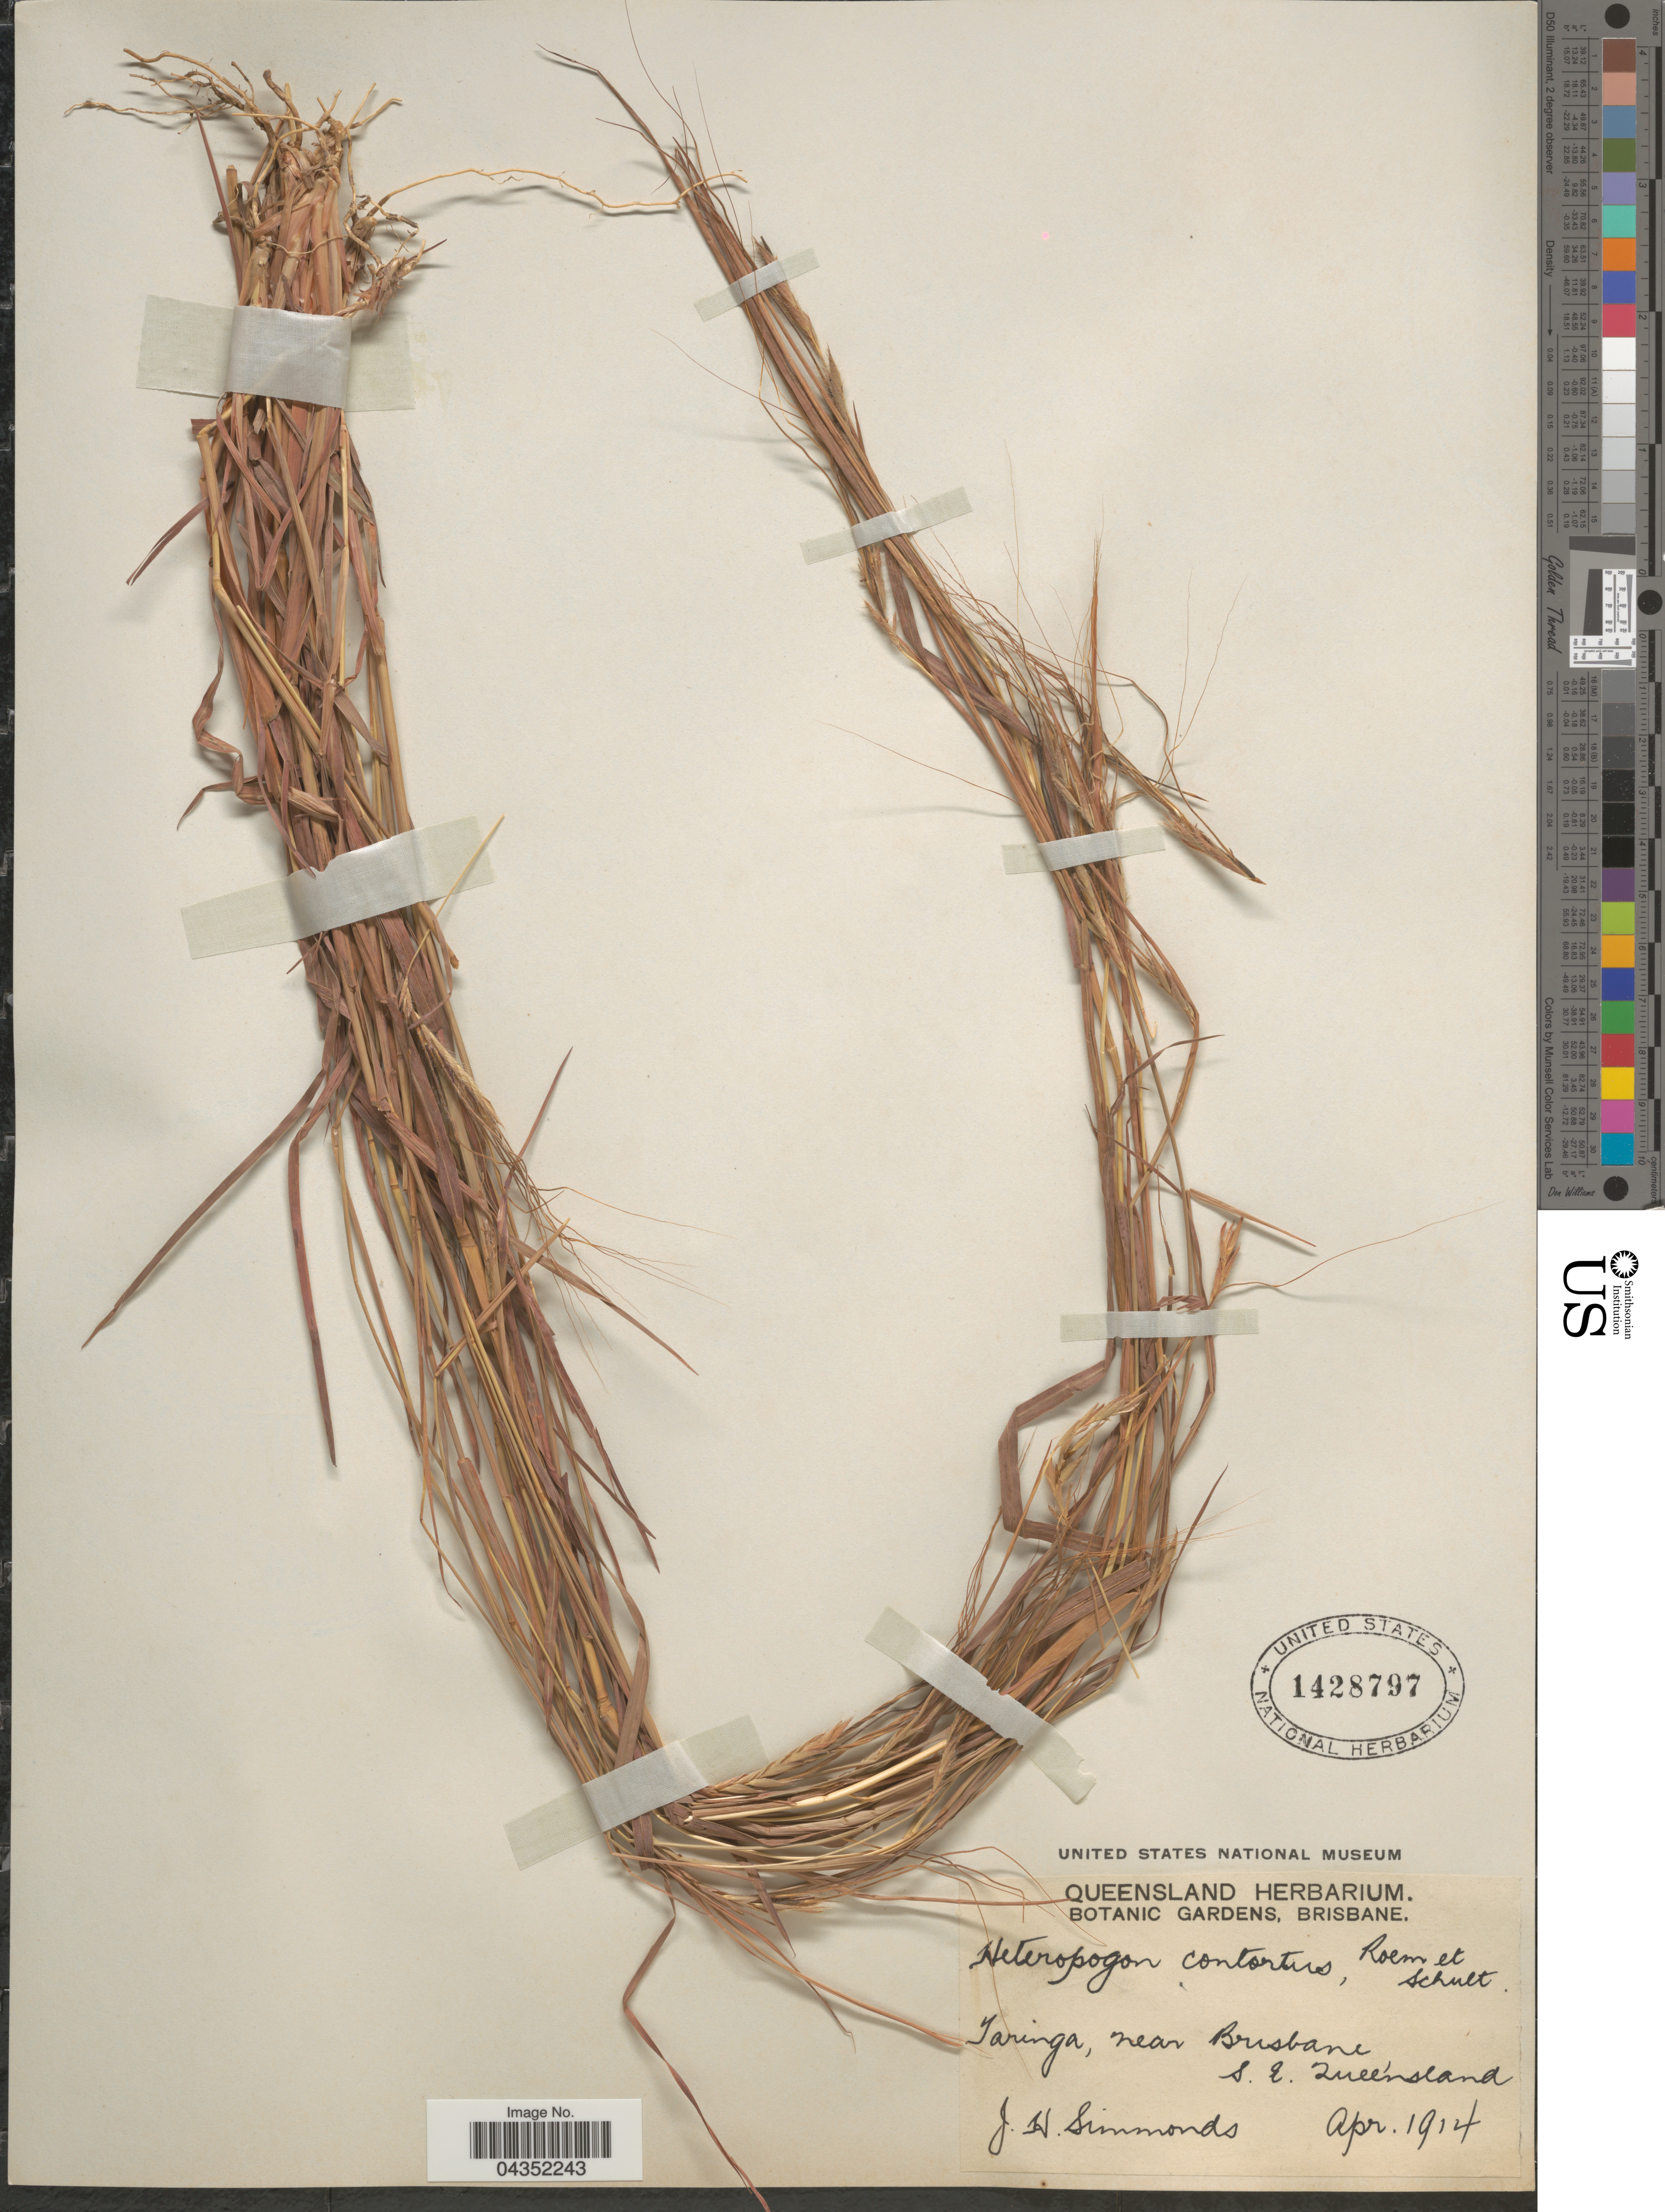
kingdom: Plantae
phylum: Tracheophyta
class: Liliopsida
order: Poales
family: Poaceae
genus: Heteropogon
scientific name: Heteropogon contortus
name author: (L.) P. Beauv. ex Roem. & Schult.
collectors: J. Simmonds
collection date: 1914-04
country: Australia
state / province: Queensland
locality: Taringa, near Brisbane, S. E. Queensland.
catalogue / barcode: US 1428797